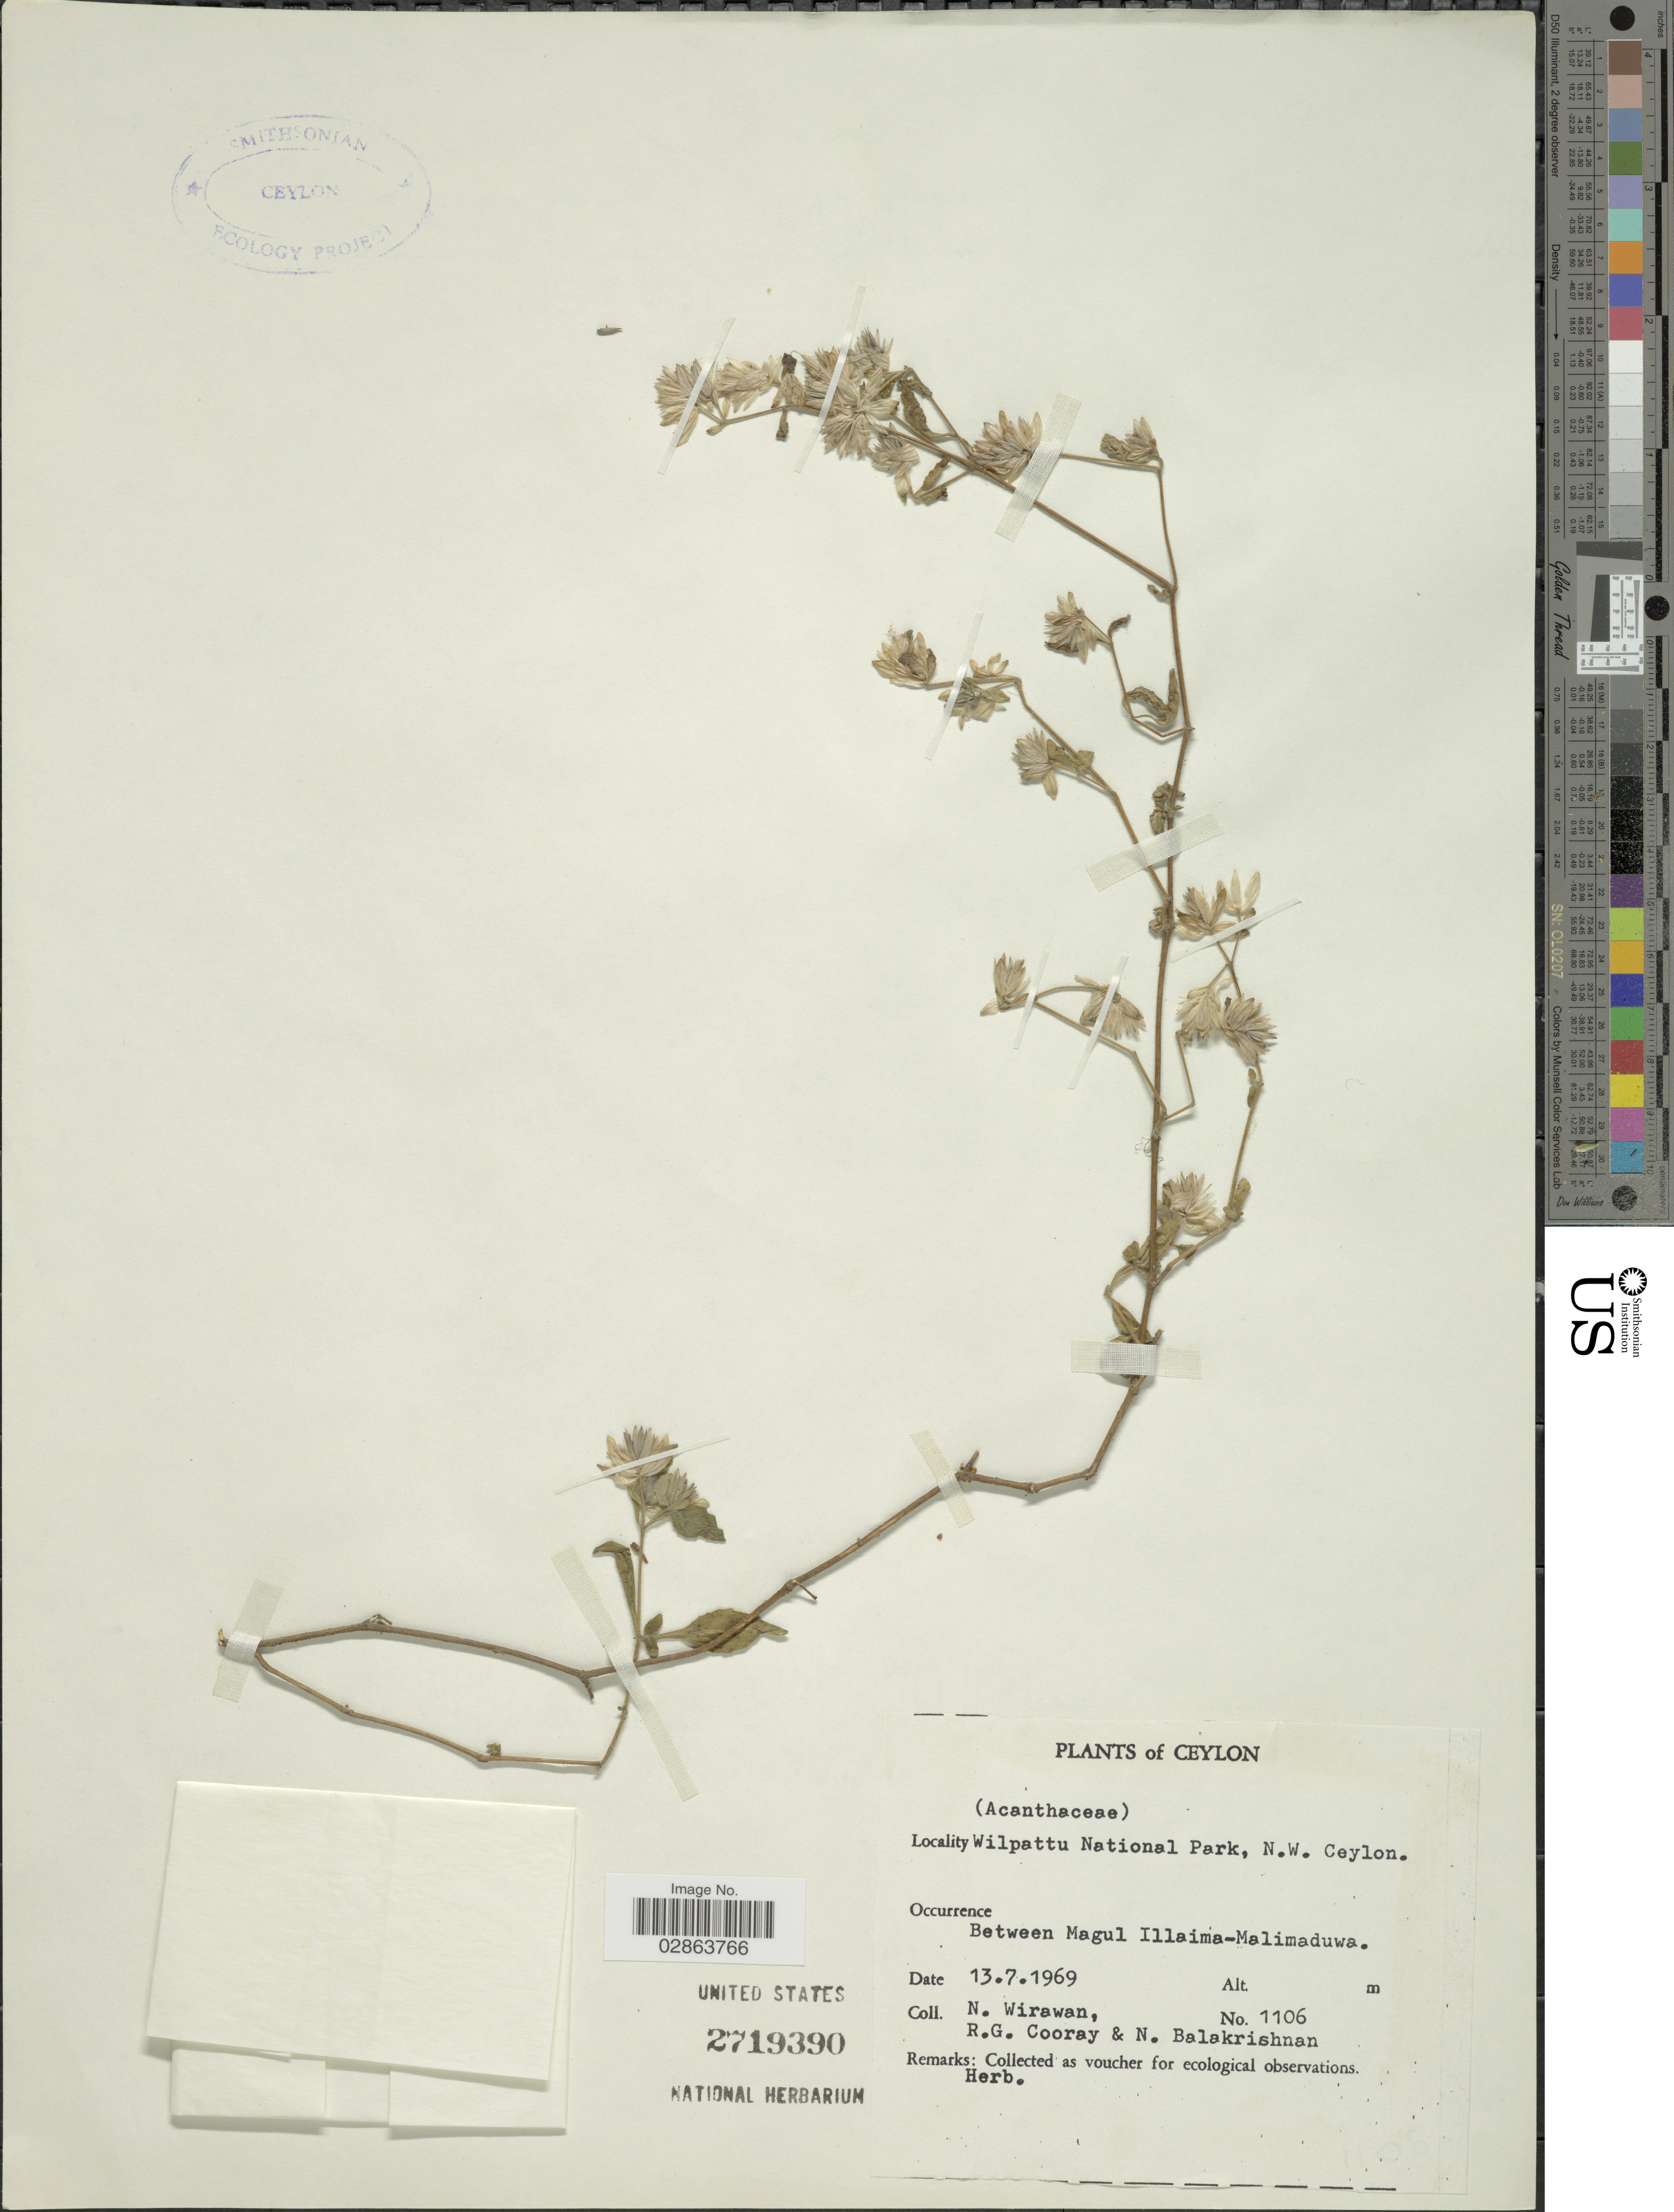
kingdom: Plantae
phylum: Tracheophyta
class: Magnoliopsida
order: Lamiales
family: Acanthaceae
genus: Lepidagathis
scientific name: Lepidagathis sp.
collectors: N. Wirawan, R. Cooray & N. Balakrishnan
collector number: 1106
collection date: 1969-07-13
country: Sri Lanka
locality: Ceylon, Between Magul Illaima-Malimaduwa.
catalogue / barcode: US 2719390